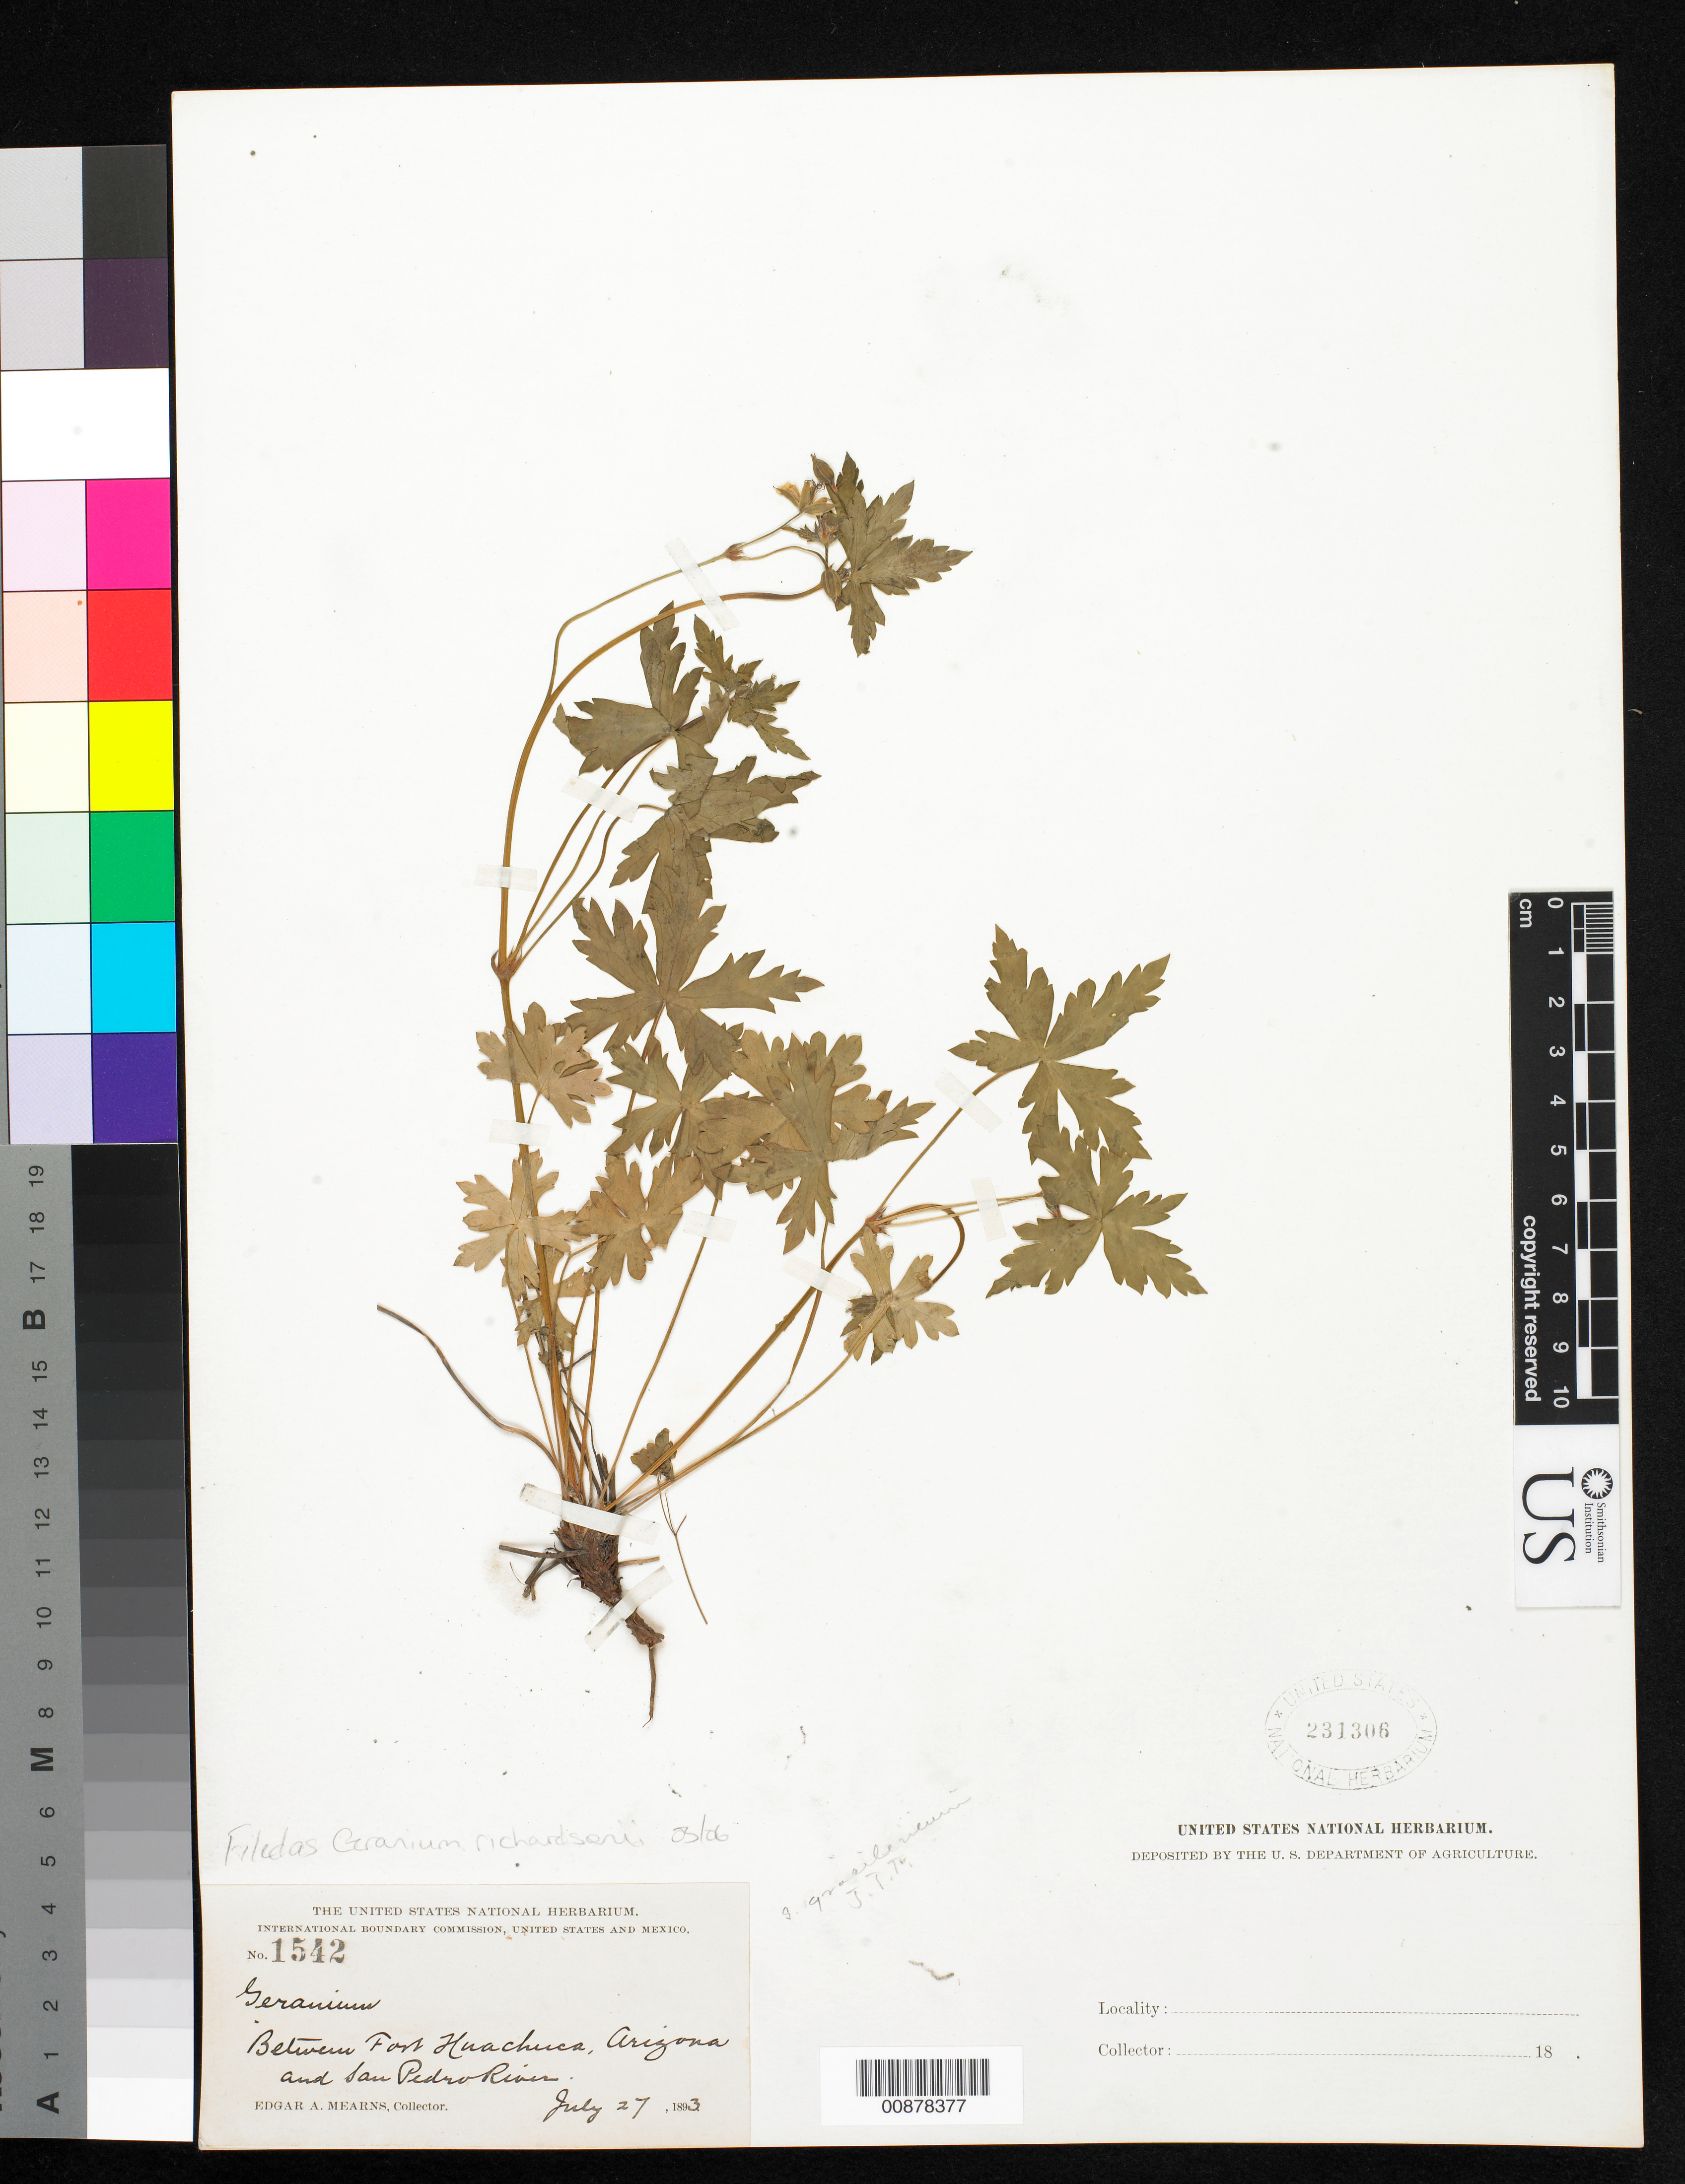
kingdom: Plantae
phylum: Tracheophyta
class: Magnoliopsida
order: Geraniales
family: Geraniaceae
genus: Geranium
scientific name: Geranium richardsonii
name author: Fisch. & Trautv.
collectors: E. A. Mearns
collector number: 1542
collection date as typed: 27 Jul 1893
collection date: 1893-07-27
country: United States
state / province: Arizona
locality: Between Fort Huachuca, Arizona and San Pedro River.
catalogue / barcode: US 231306